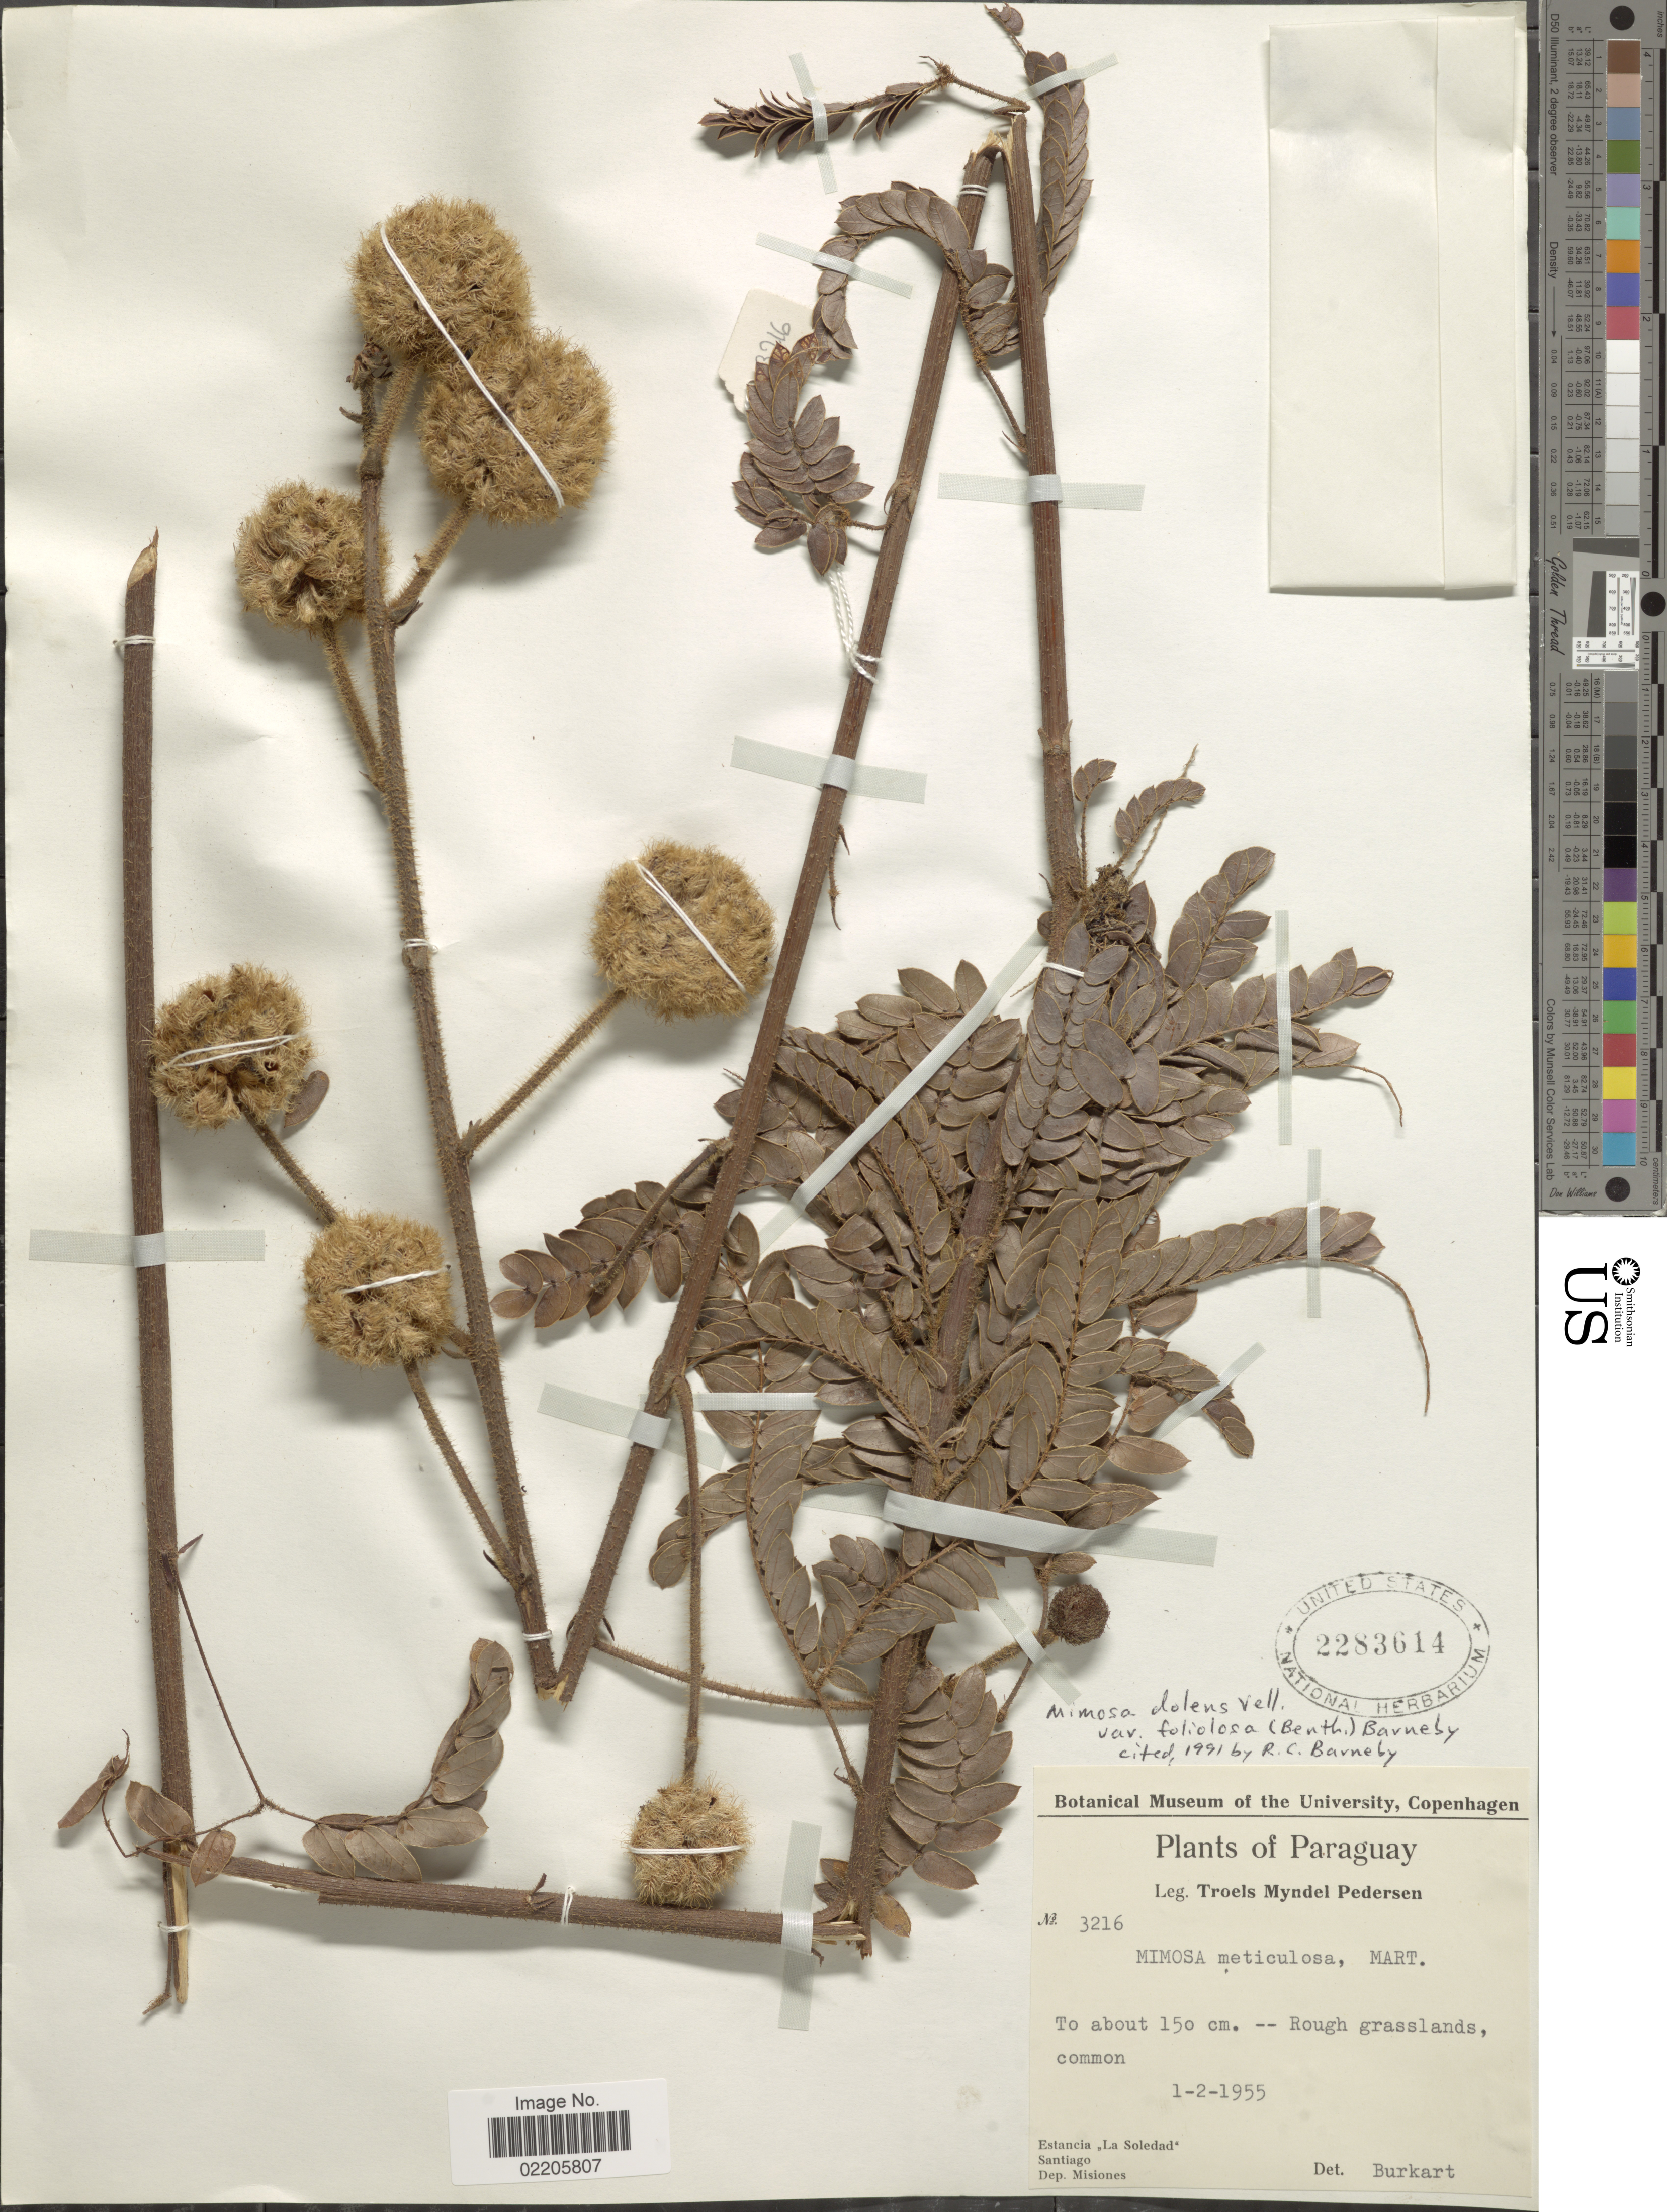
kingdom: Plantae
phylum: Tracheophyta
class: Magnoliopsida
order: Fabales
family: Fabaceae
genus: Mimosa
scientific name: Mimosa dolens var. foliolosa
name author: (Benth.) Barneby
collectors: T. Pederson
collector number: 3216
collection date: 1955-02-01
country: Paraguay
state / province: Misiones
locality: Estancia "La Soledad", Santiago, Dep. Misiones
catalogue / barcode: US 2283614